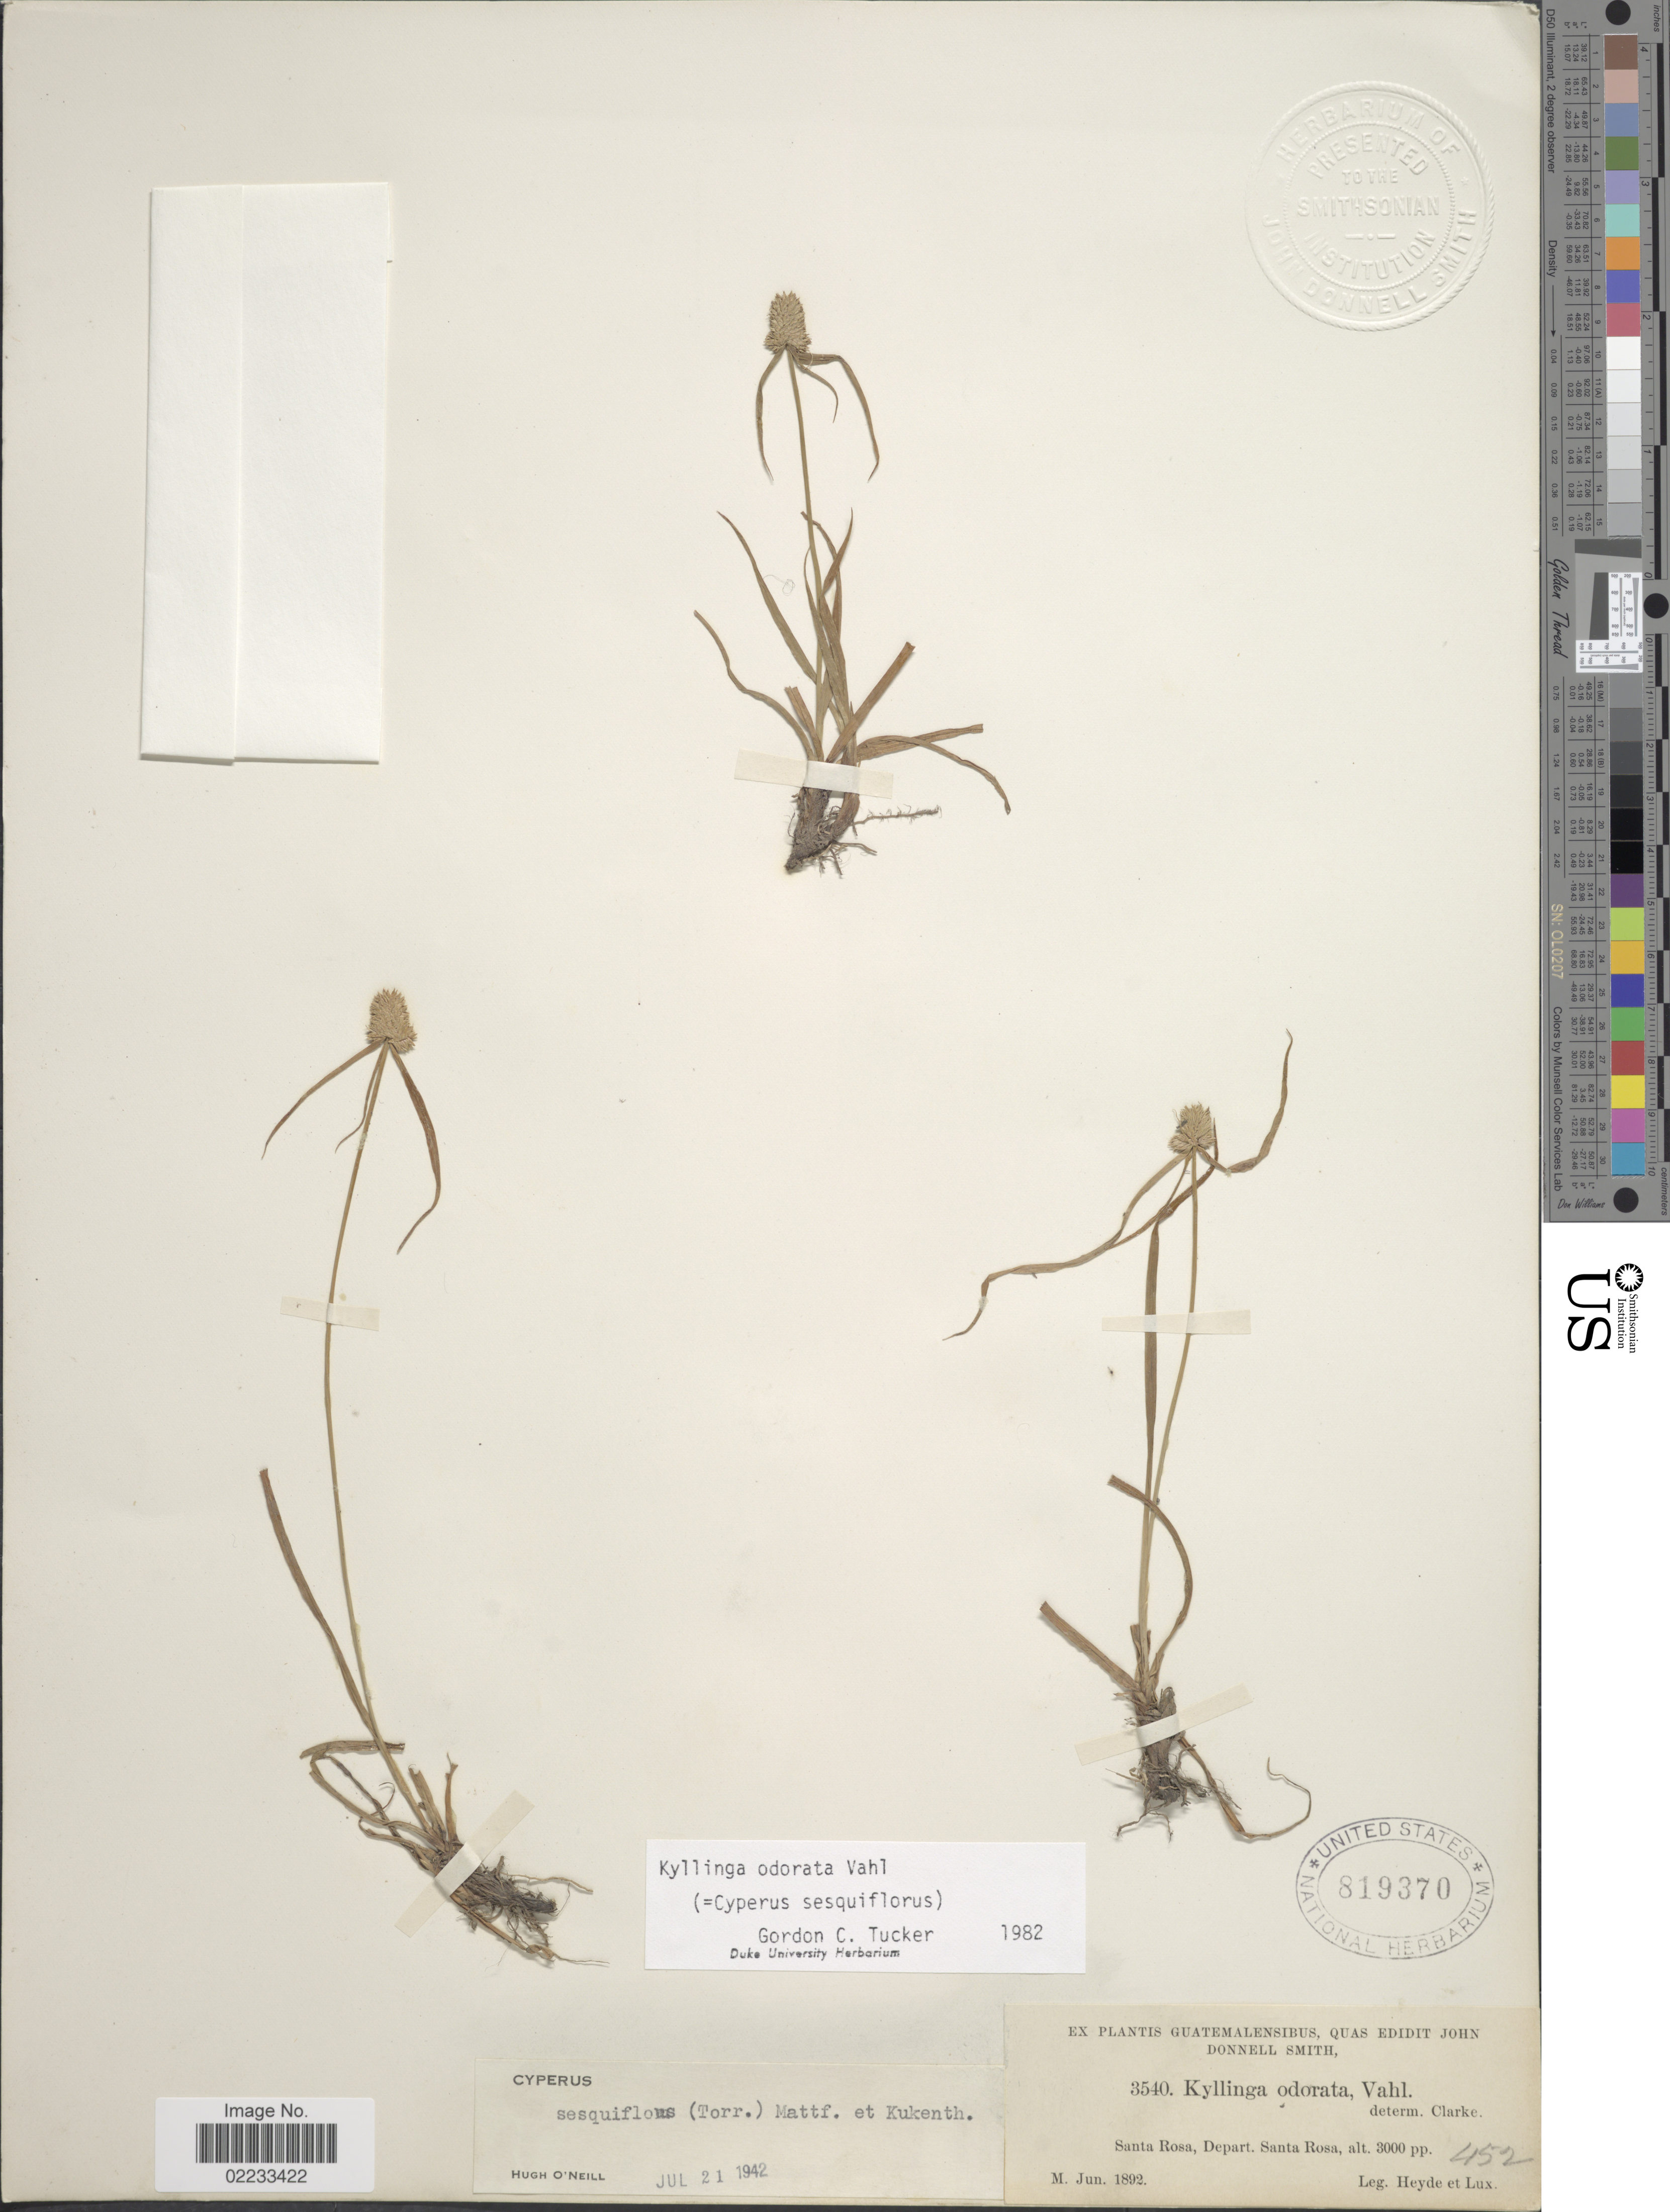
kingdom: Plantae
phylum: Tracheophyta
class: Liliopsida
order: Poales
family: Cyperaceae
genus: Cyperus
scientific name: Cyperus sesquiflorus subsp. sesquiflorus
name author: (Torr.) Mattf. & Kük.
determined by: Strong, M. T., (US), Smithsonian Institution - National Museum of Natural History (UNITED STATES)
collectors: Heyde & Lux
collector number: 3540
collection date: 1892-06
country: Guatemala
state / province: Santa Rosa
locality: Guatemalensibus. Santa Rosa, Depart. Santa Rosa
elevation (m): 914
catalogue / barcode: US 819370